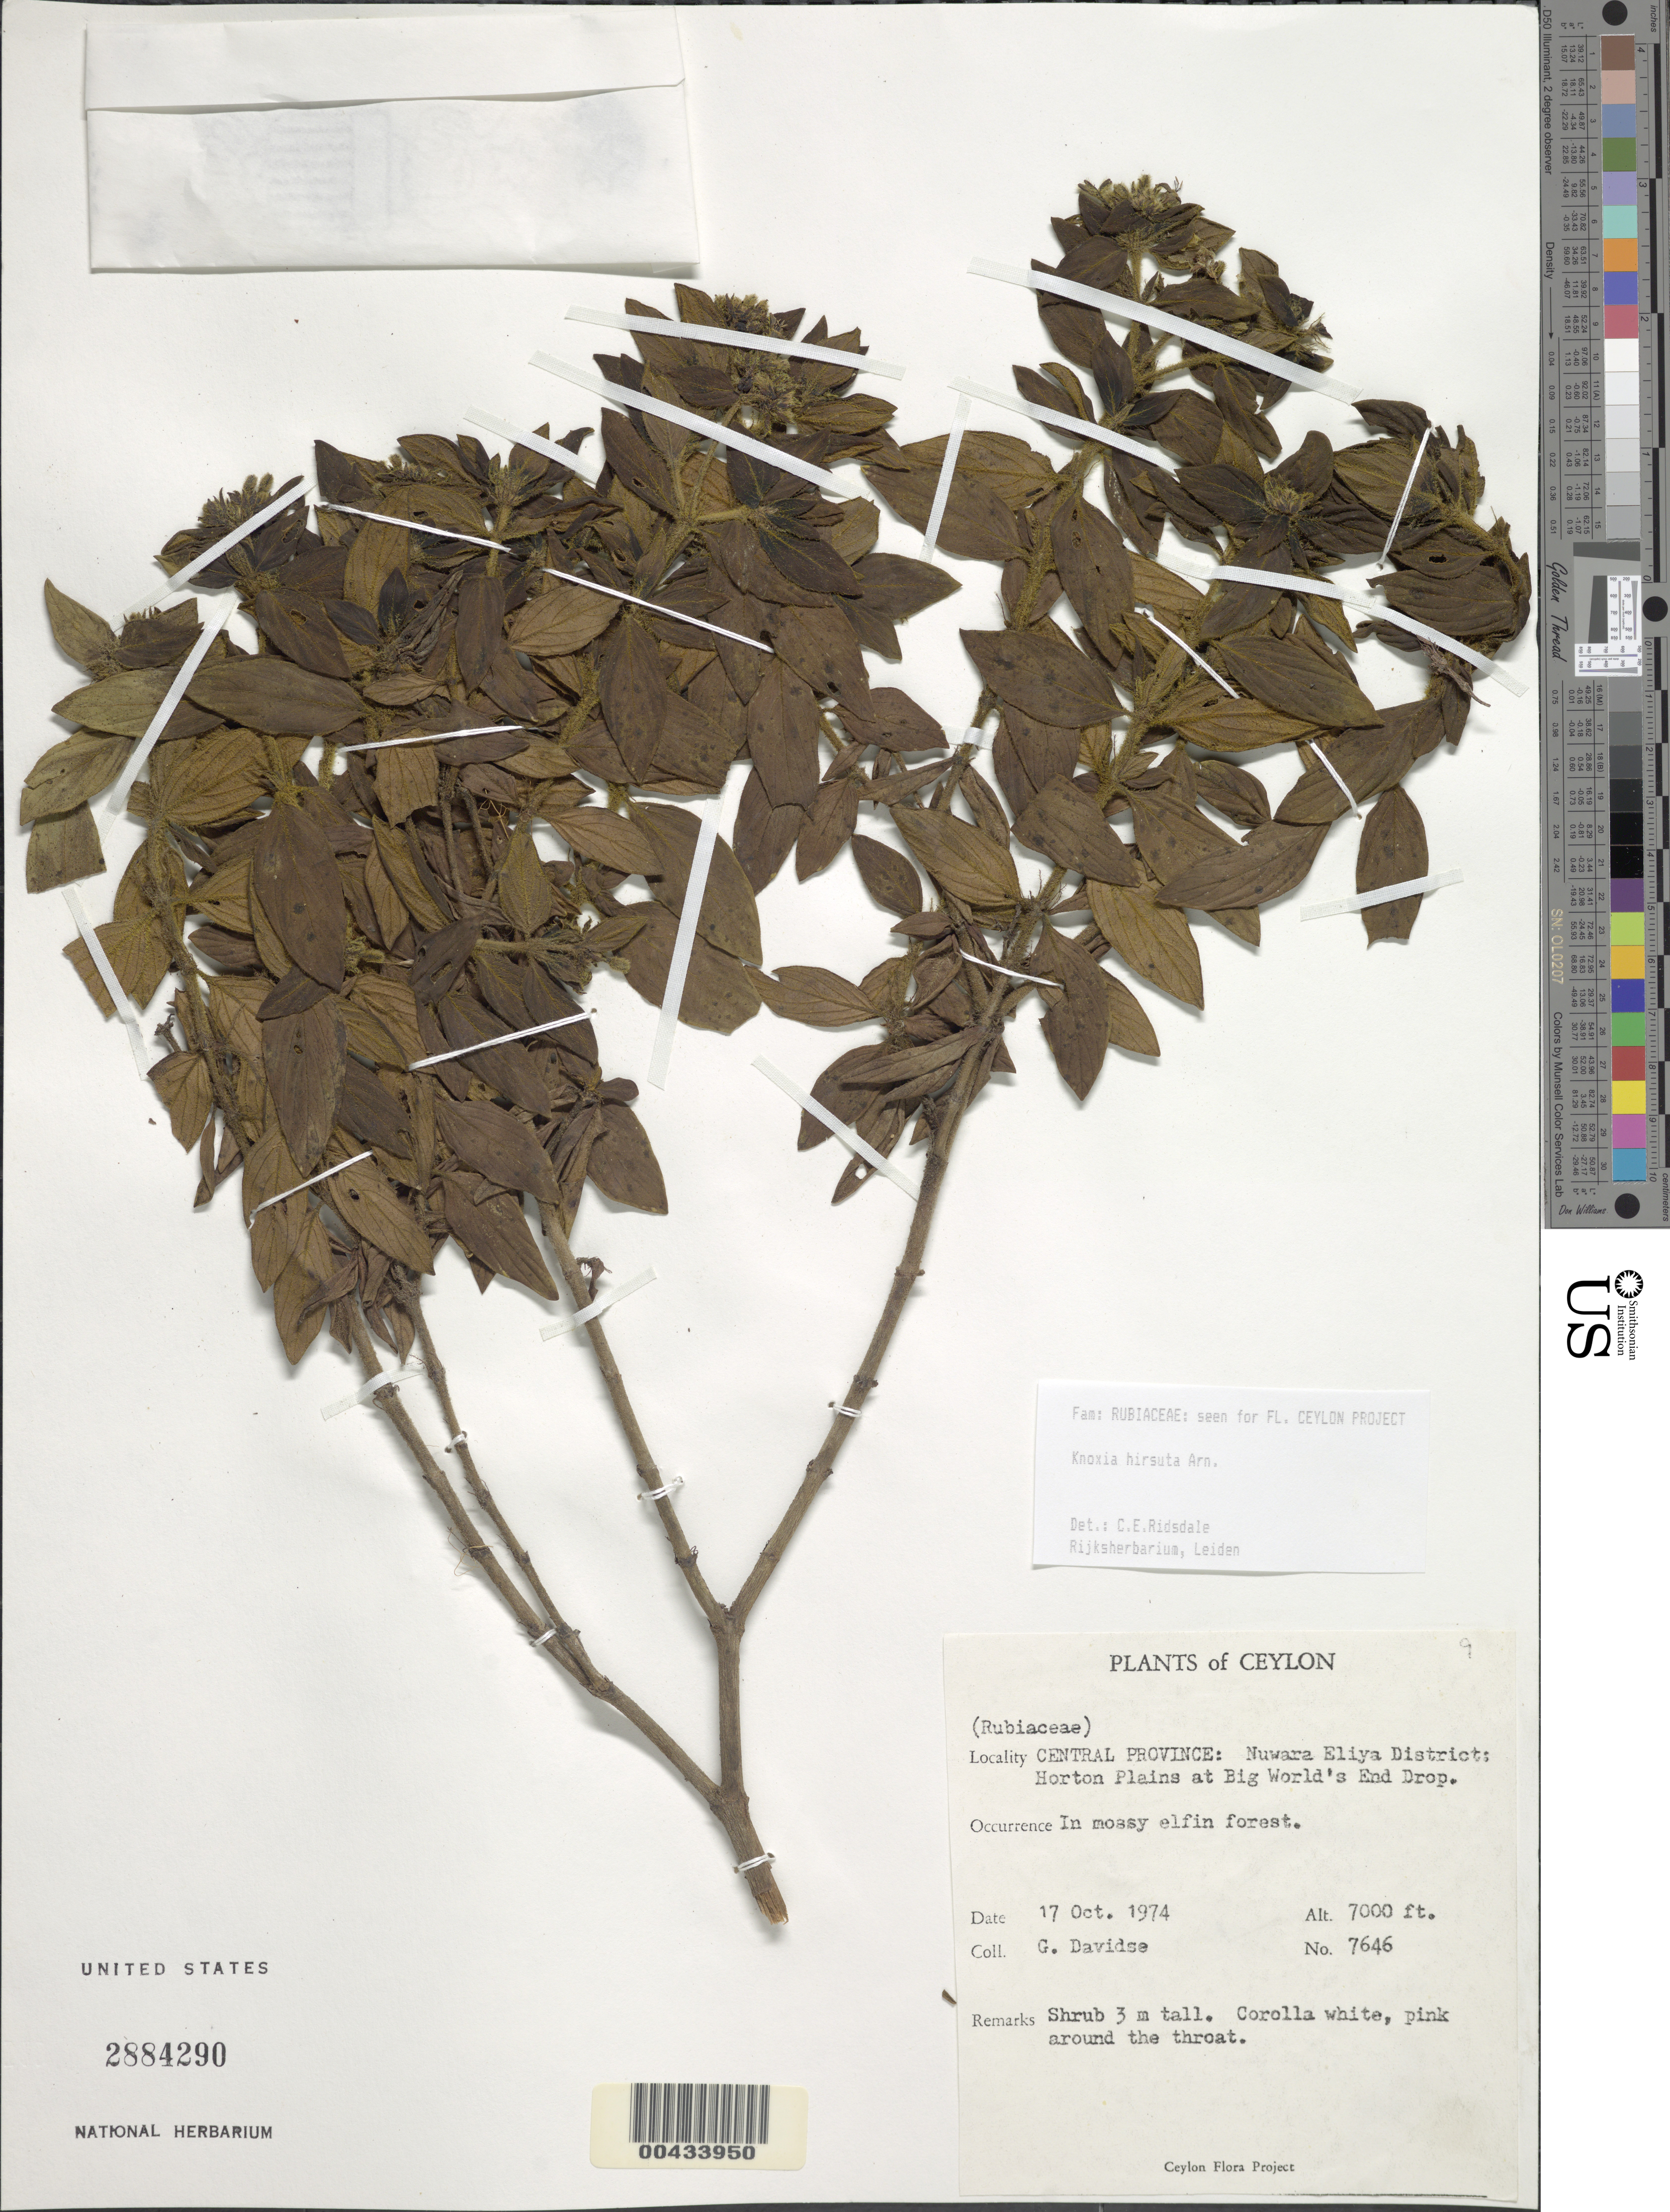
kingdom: Plantae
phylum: Tracheophyta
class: Magnoliopsida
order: Gentianales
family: Rubiaceae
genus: Knoxia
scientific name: Knoxia hirsuta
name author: Arn.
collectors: G. Davidse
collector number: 7646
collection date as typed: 17 Oct 1974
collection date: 1974-10-17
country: Sri Lanka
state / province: Central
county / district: Nuwara Eliya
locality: Big World's End drop, Horton Plains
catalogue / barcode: US 2884290